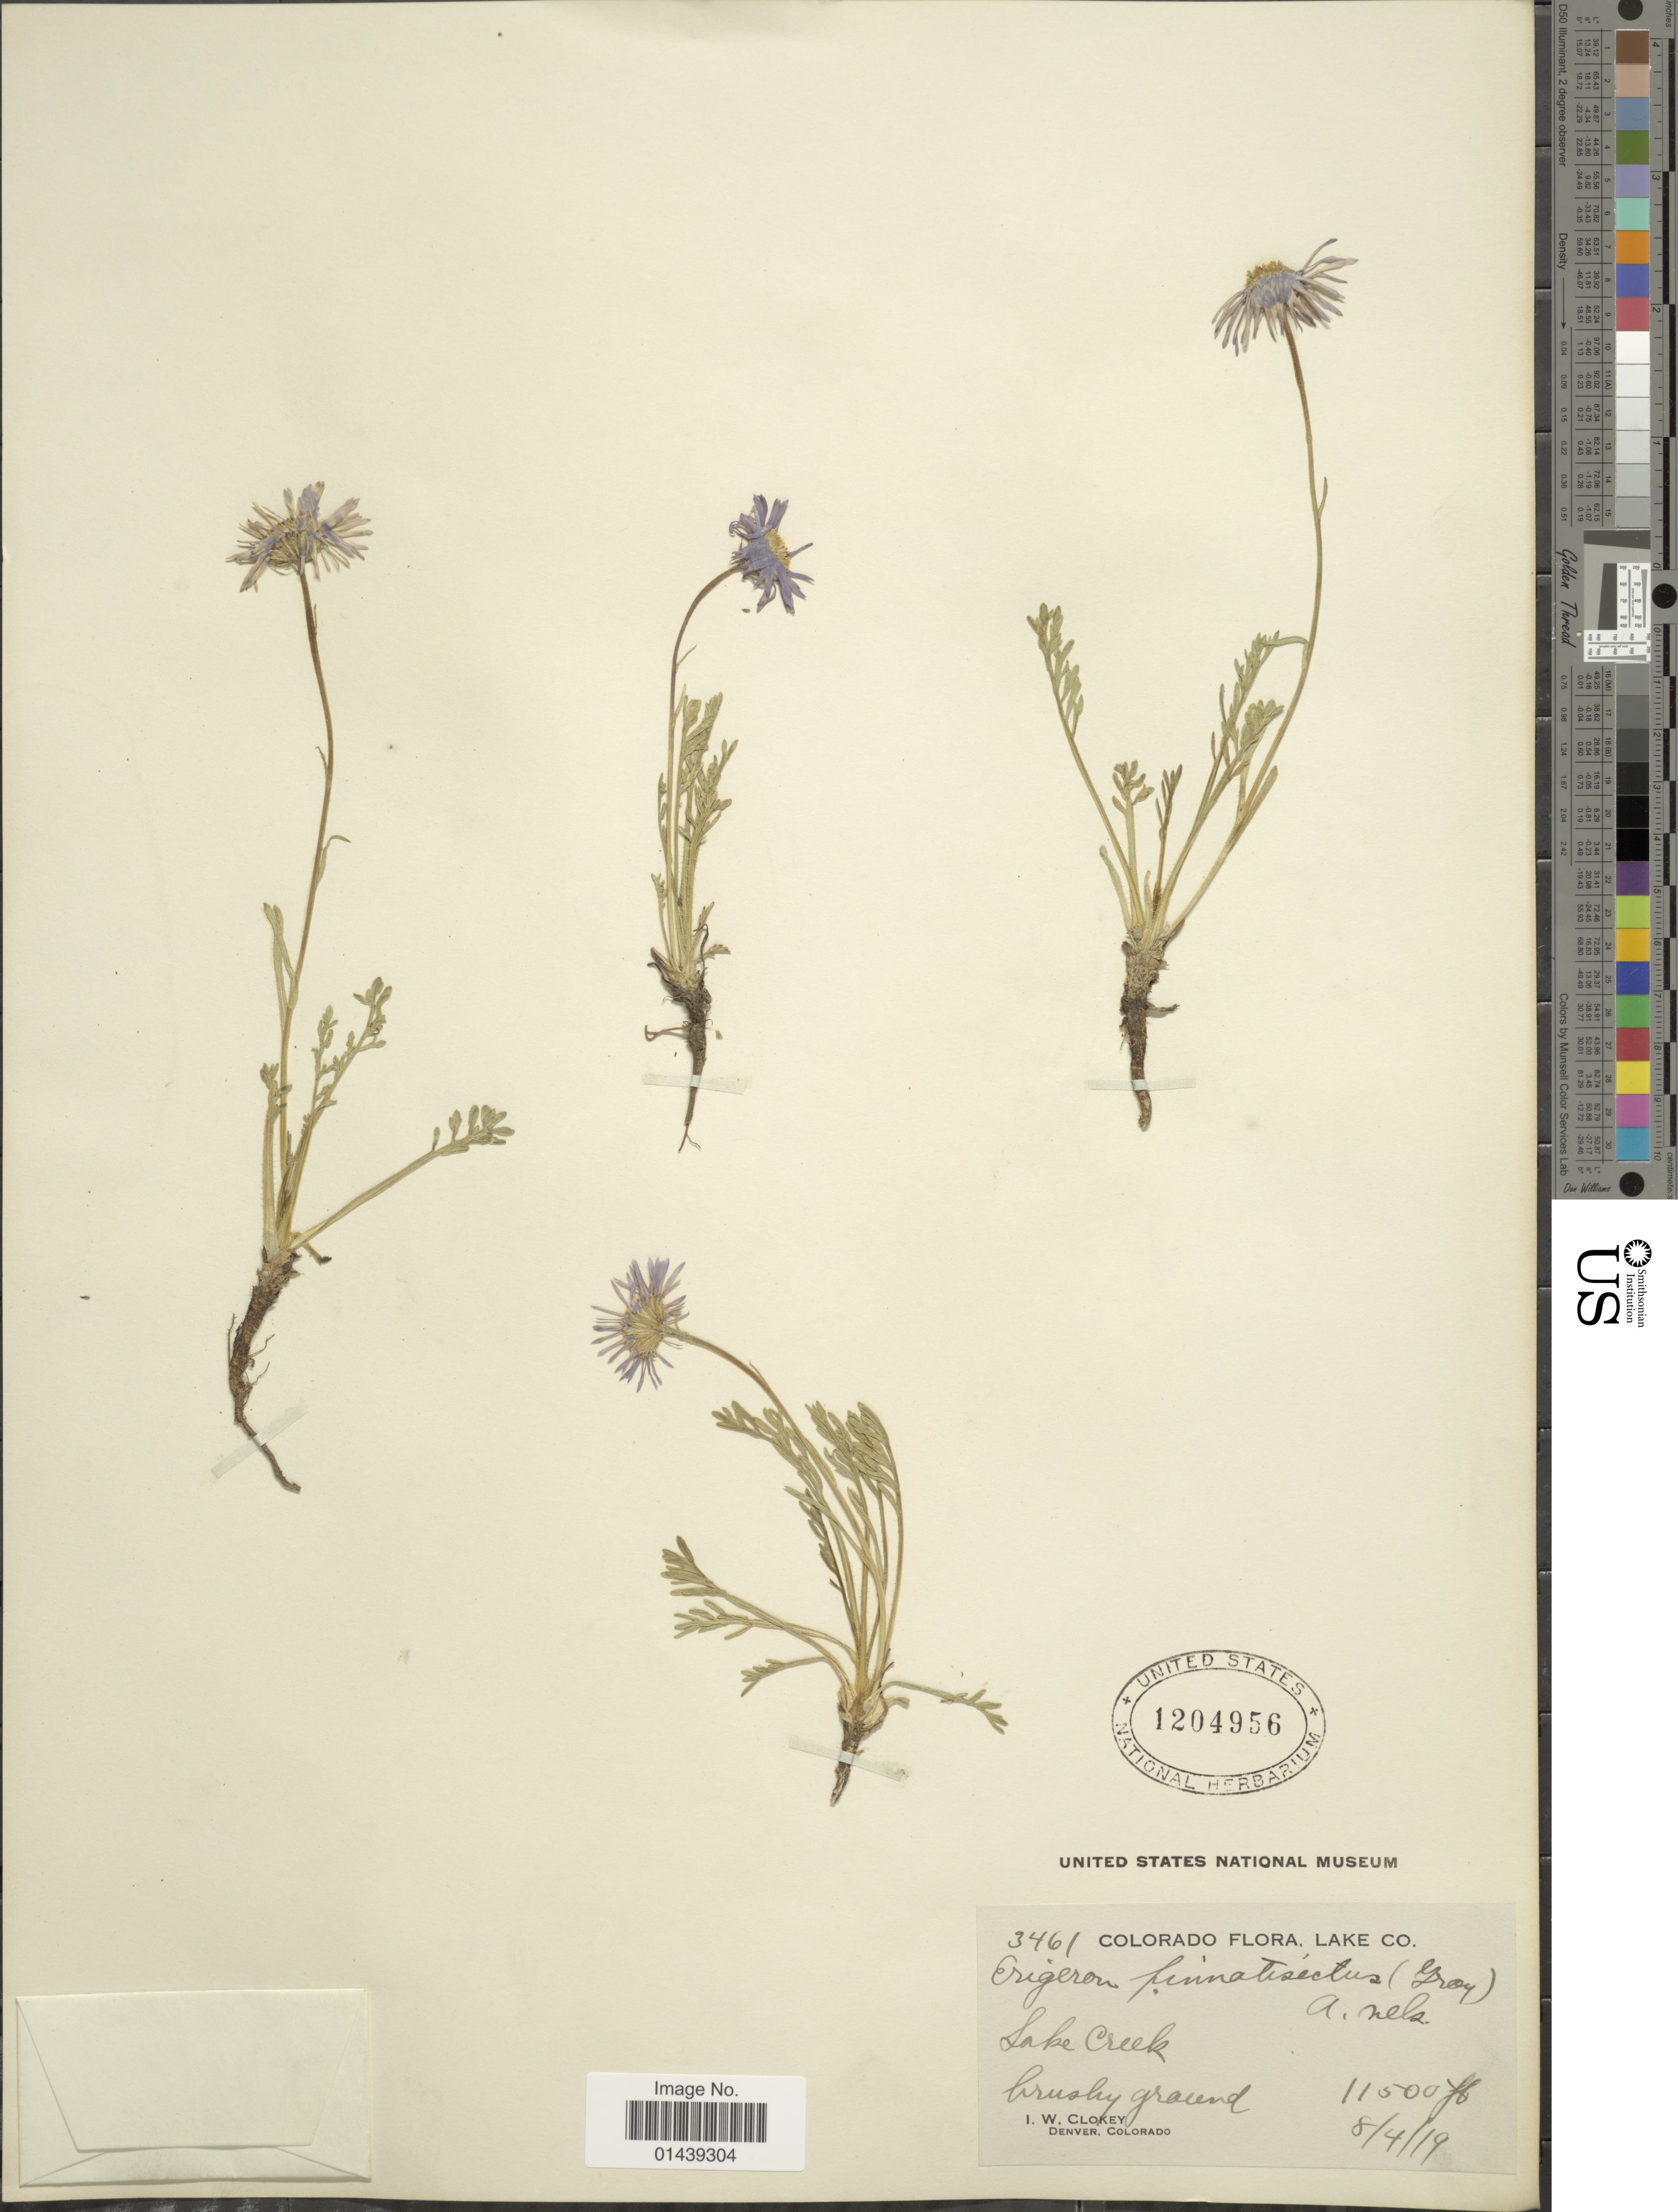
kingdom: Plantae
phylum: Tracheophyta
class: Magnoliopsida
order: Asterales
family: Asteraceae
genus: Erigeron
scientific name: Erigeron pinnatisectus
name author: (A. Gray) A. Nelson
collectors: I. W. Clokey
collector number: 3461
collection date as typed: Transcribed d/m/y: 4/8/19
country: United States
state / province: Colorado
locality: Lake Co. Lake Creek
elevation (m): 3505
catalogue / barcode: US 1204956